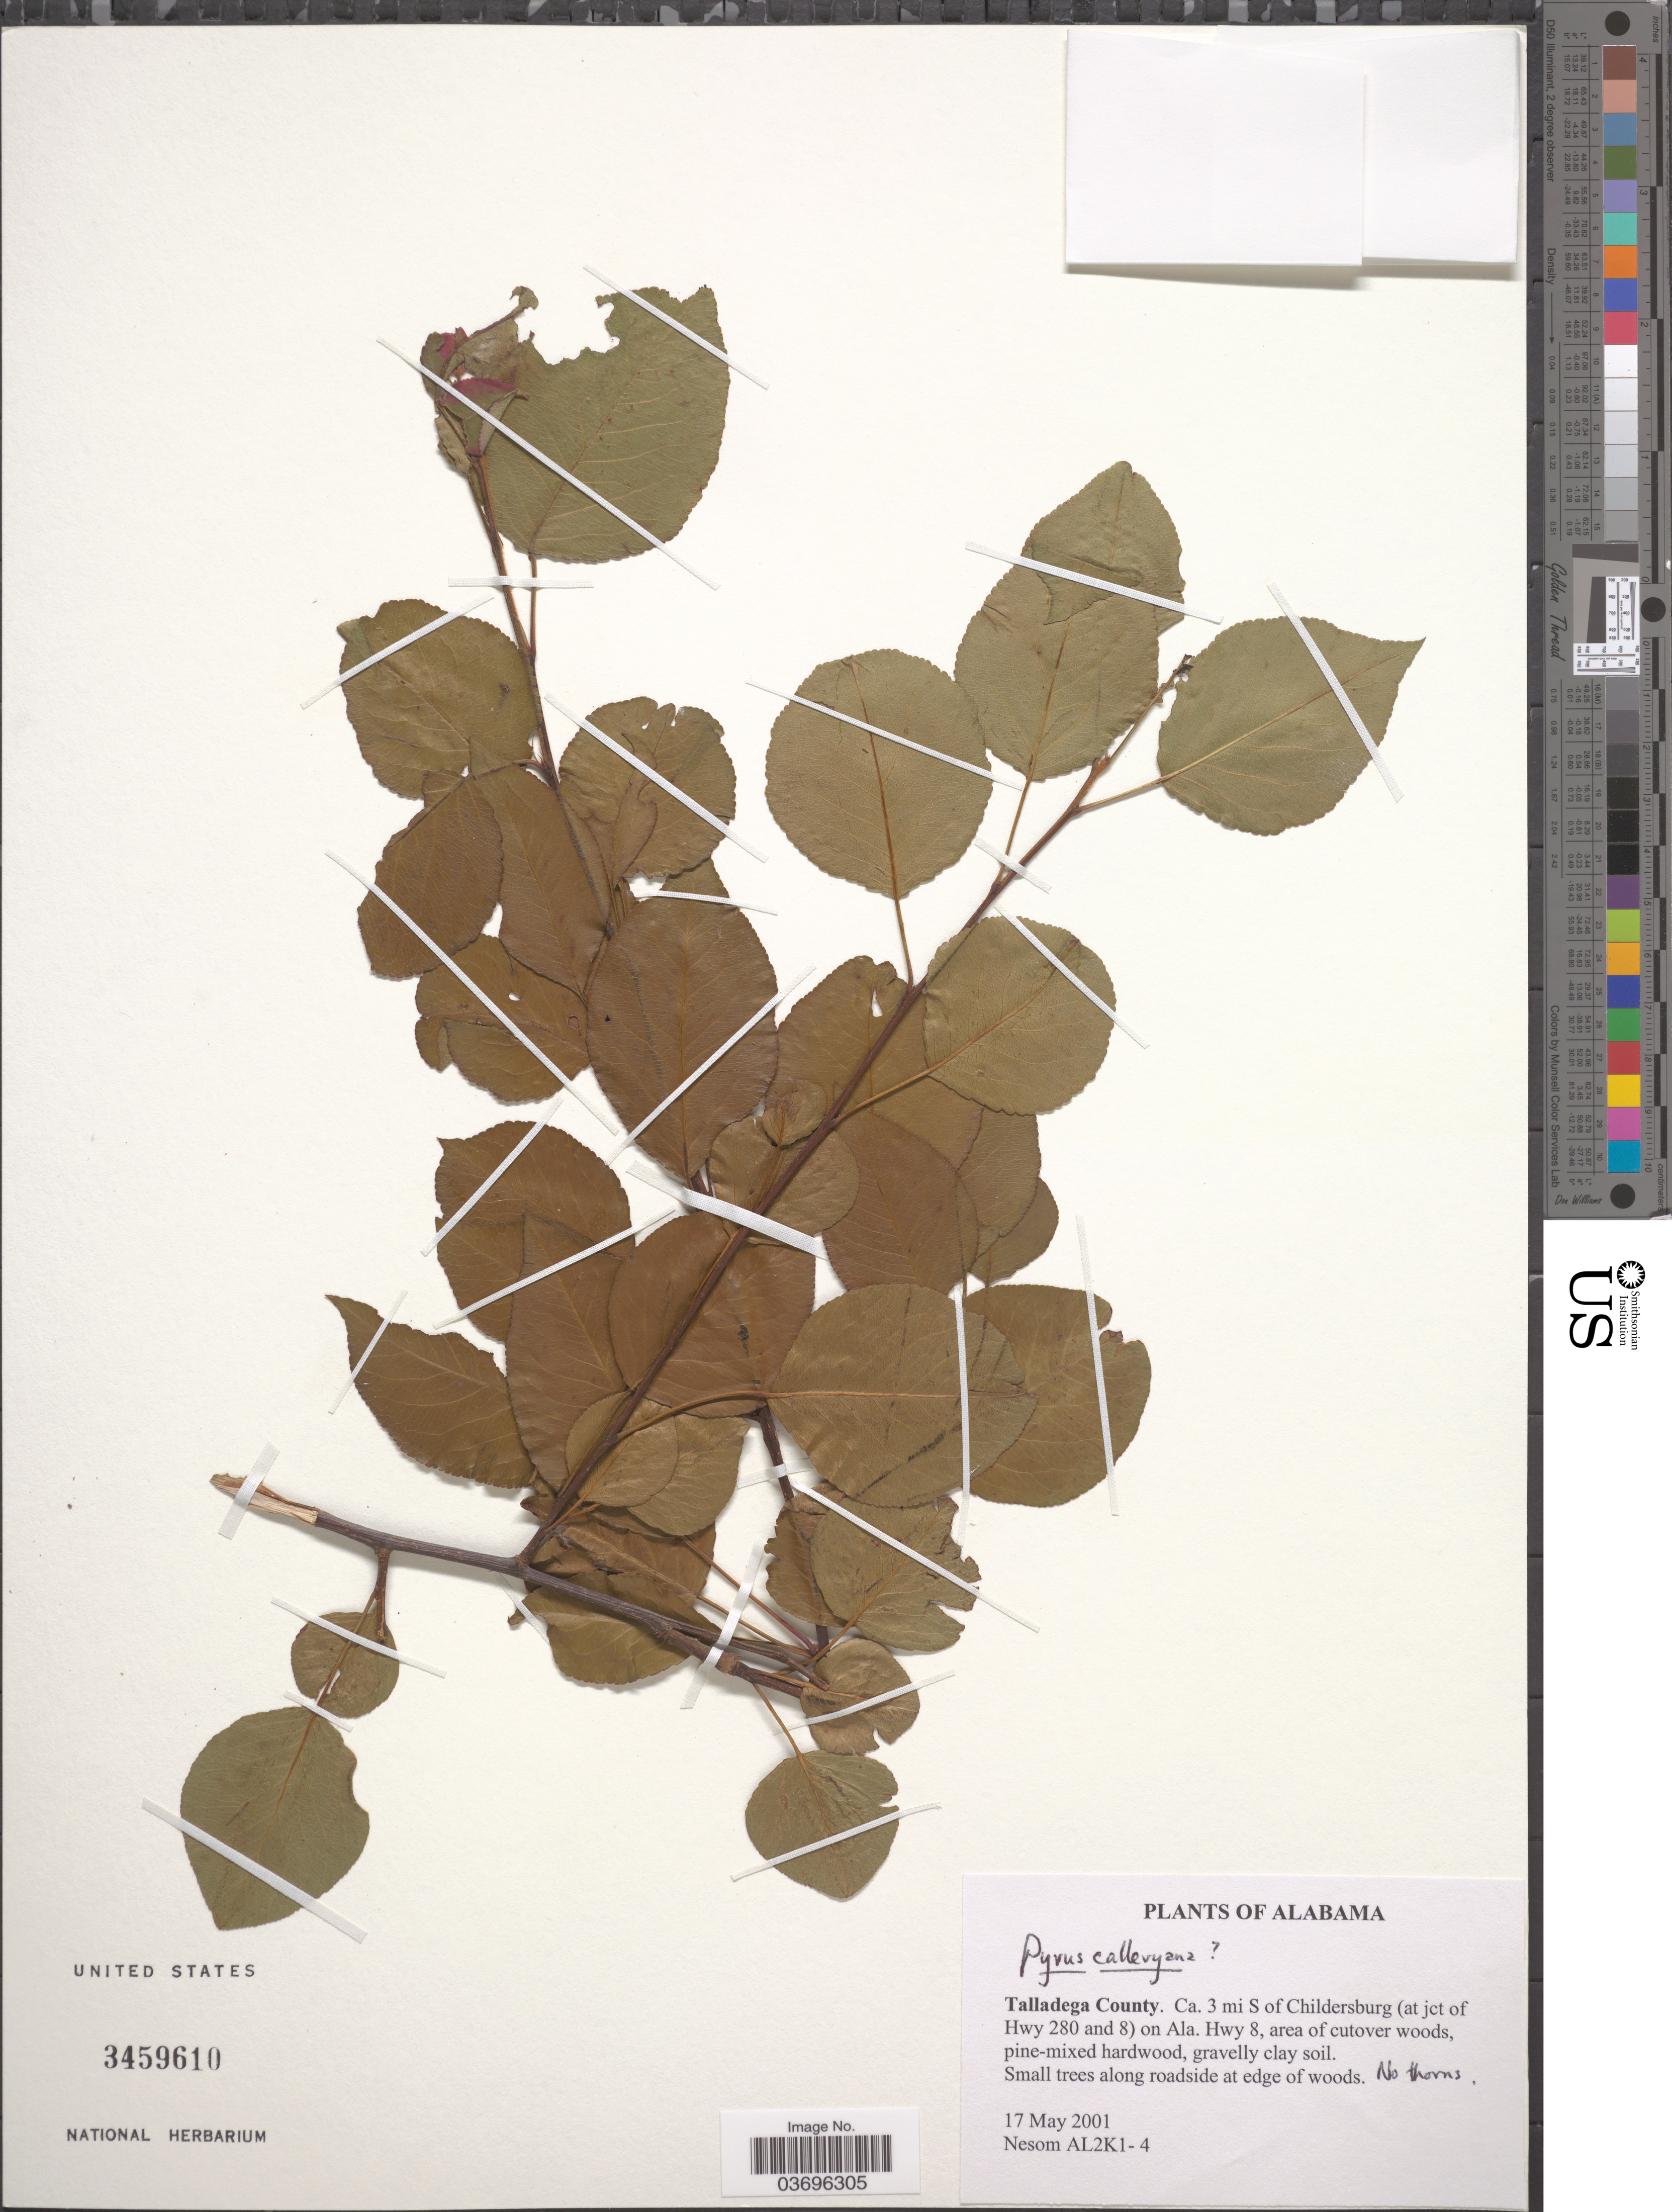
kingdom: Plantae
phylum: Tracheophyta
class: Magnoliopsida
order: Rosales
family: Rosaceae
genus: Pyrus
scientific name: Pyrus calleryana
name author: Decne.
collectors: Nesom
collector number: AL2K1-4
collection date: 2001-05-17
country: United States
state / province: Alabama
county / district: Talladega Co.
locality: Ca. 3 mi S of Childersburg (at jct of Hwy 280 and 8) on Ala. Hwy 8, area of cutover woods.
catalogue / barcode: US 3459610